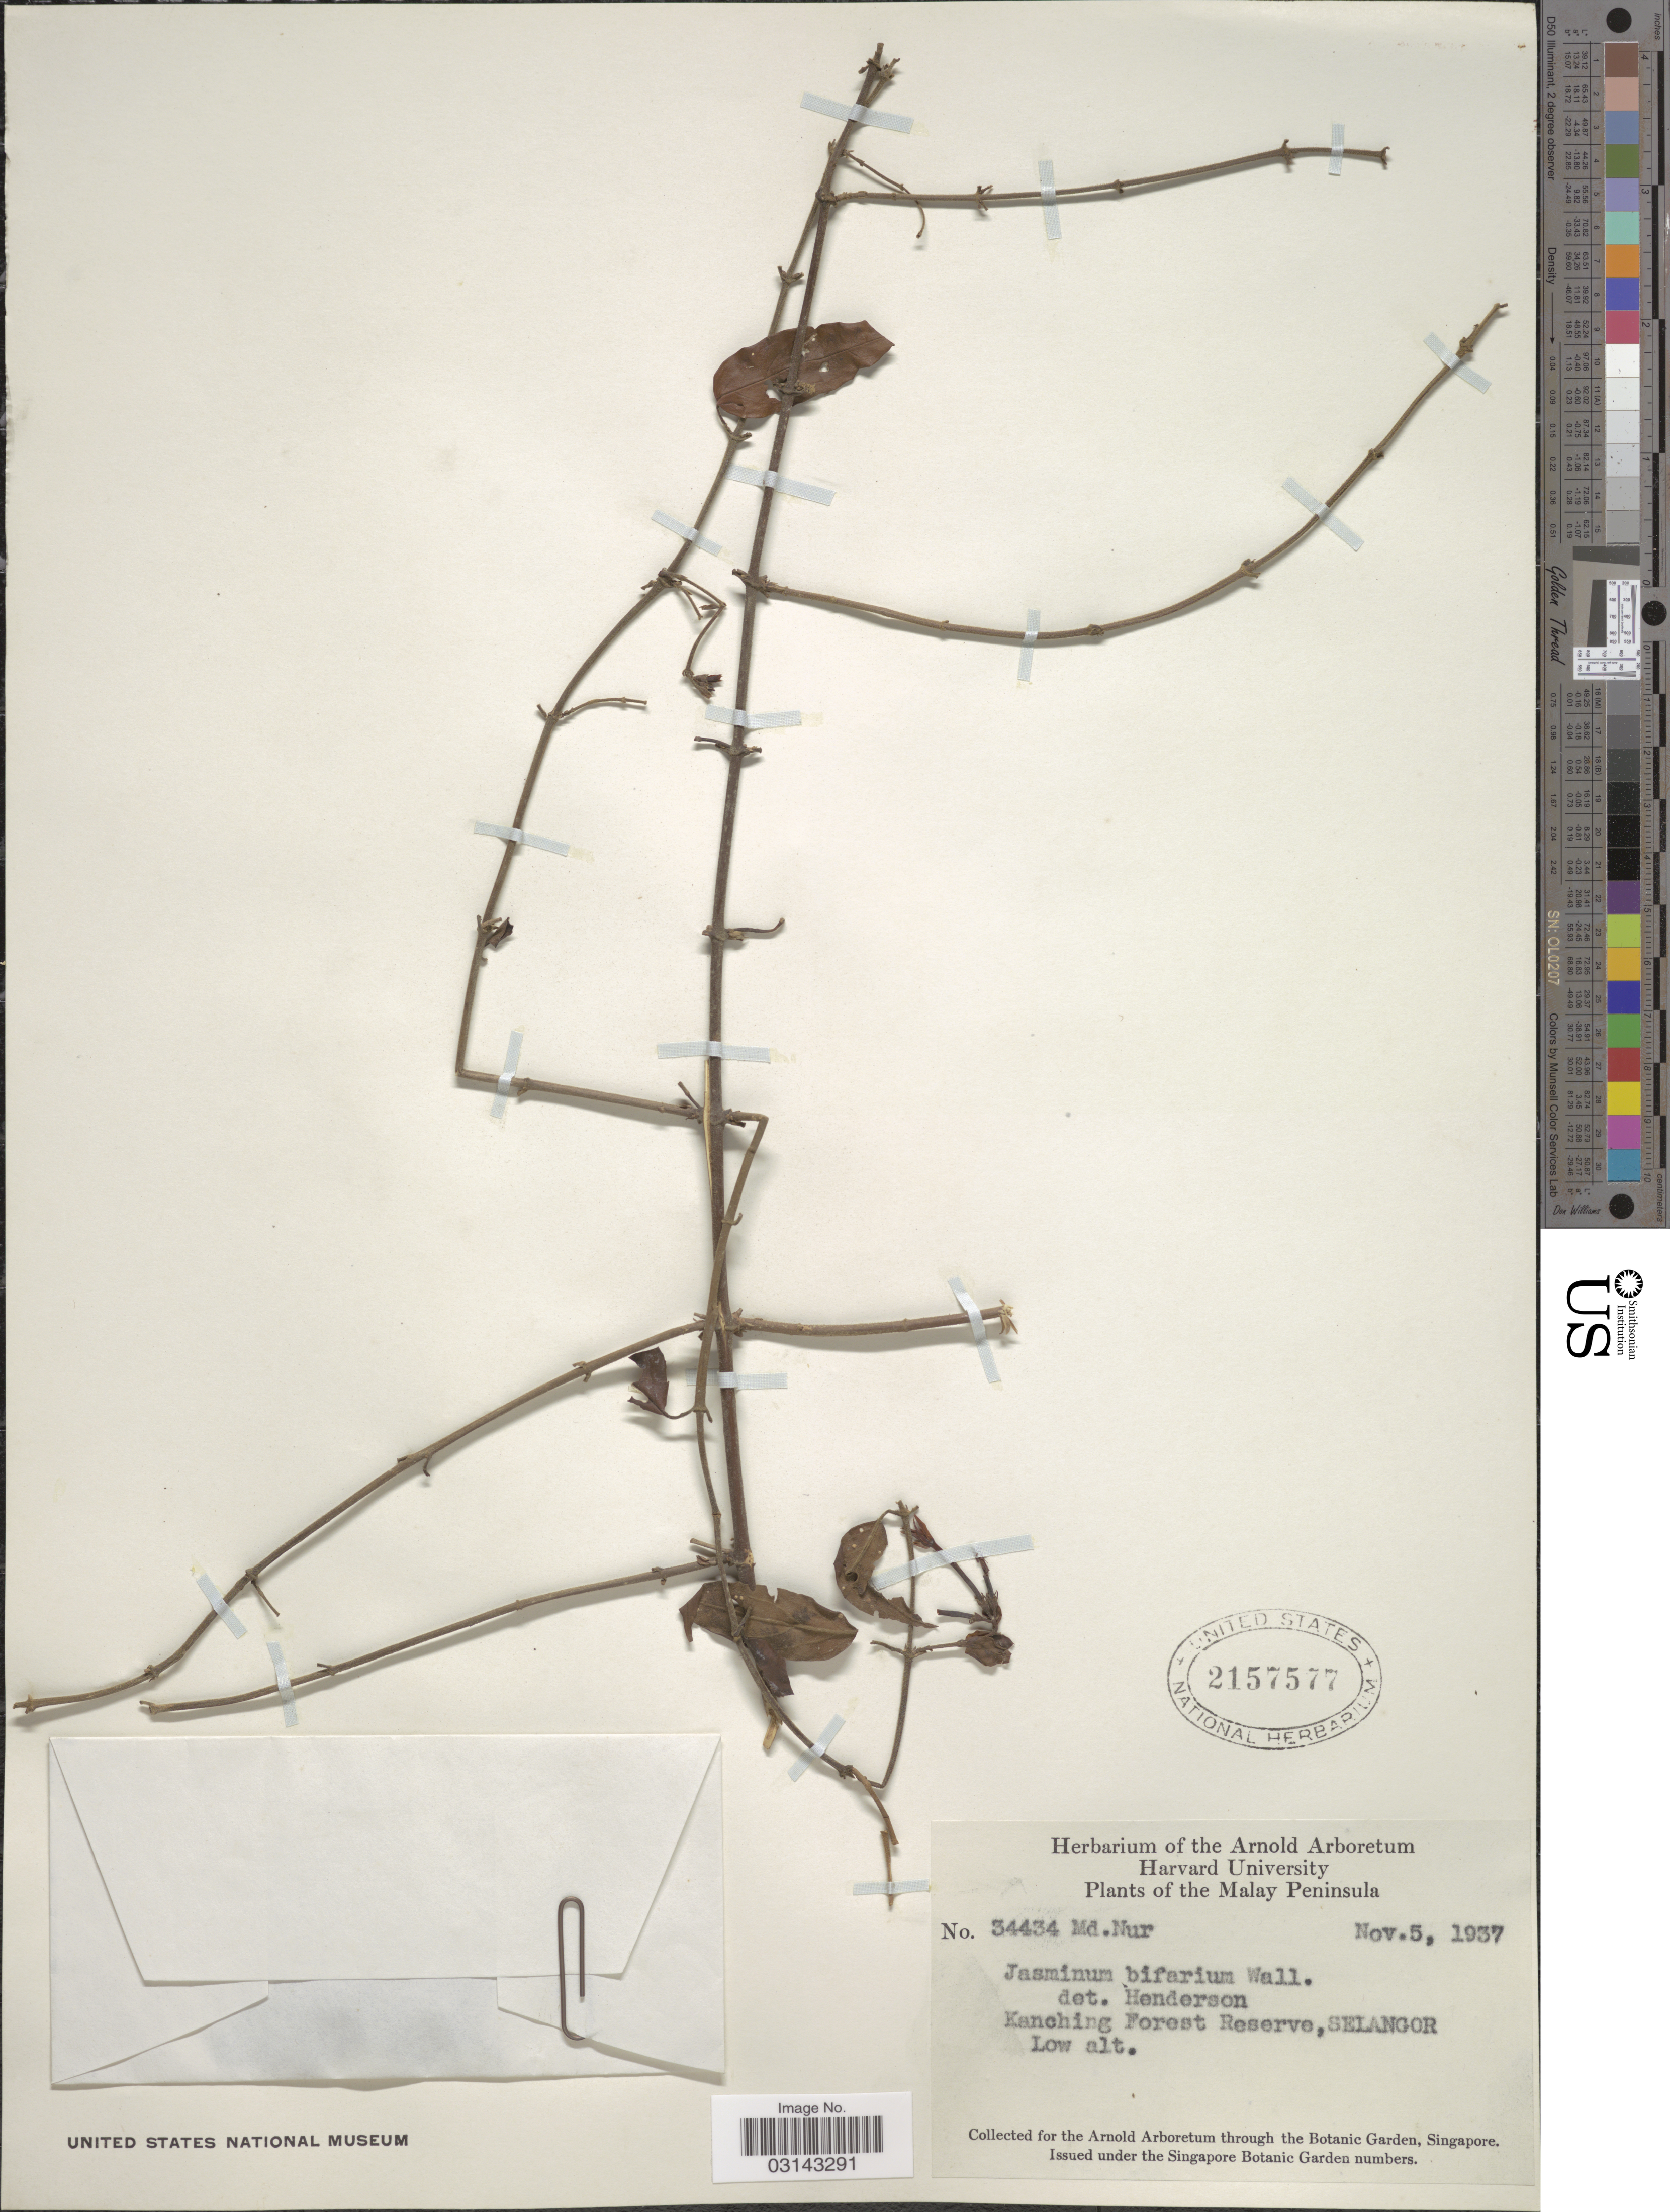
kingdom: Plantae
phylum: Tracheophyta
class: Magnoliopsida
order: Lamiales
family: Oleaceae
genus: Jasminum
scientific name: Jasminum elongatum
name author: (P.J. Bergius) Willd.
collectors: M. Nur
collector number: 34434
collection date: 1937-11-05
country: Malaysia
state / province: Selangor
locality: Malay Peninsula. Kanching Forest Reserve.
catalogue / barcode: US 2157577